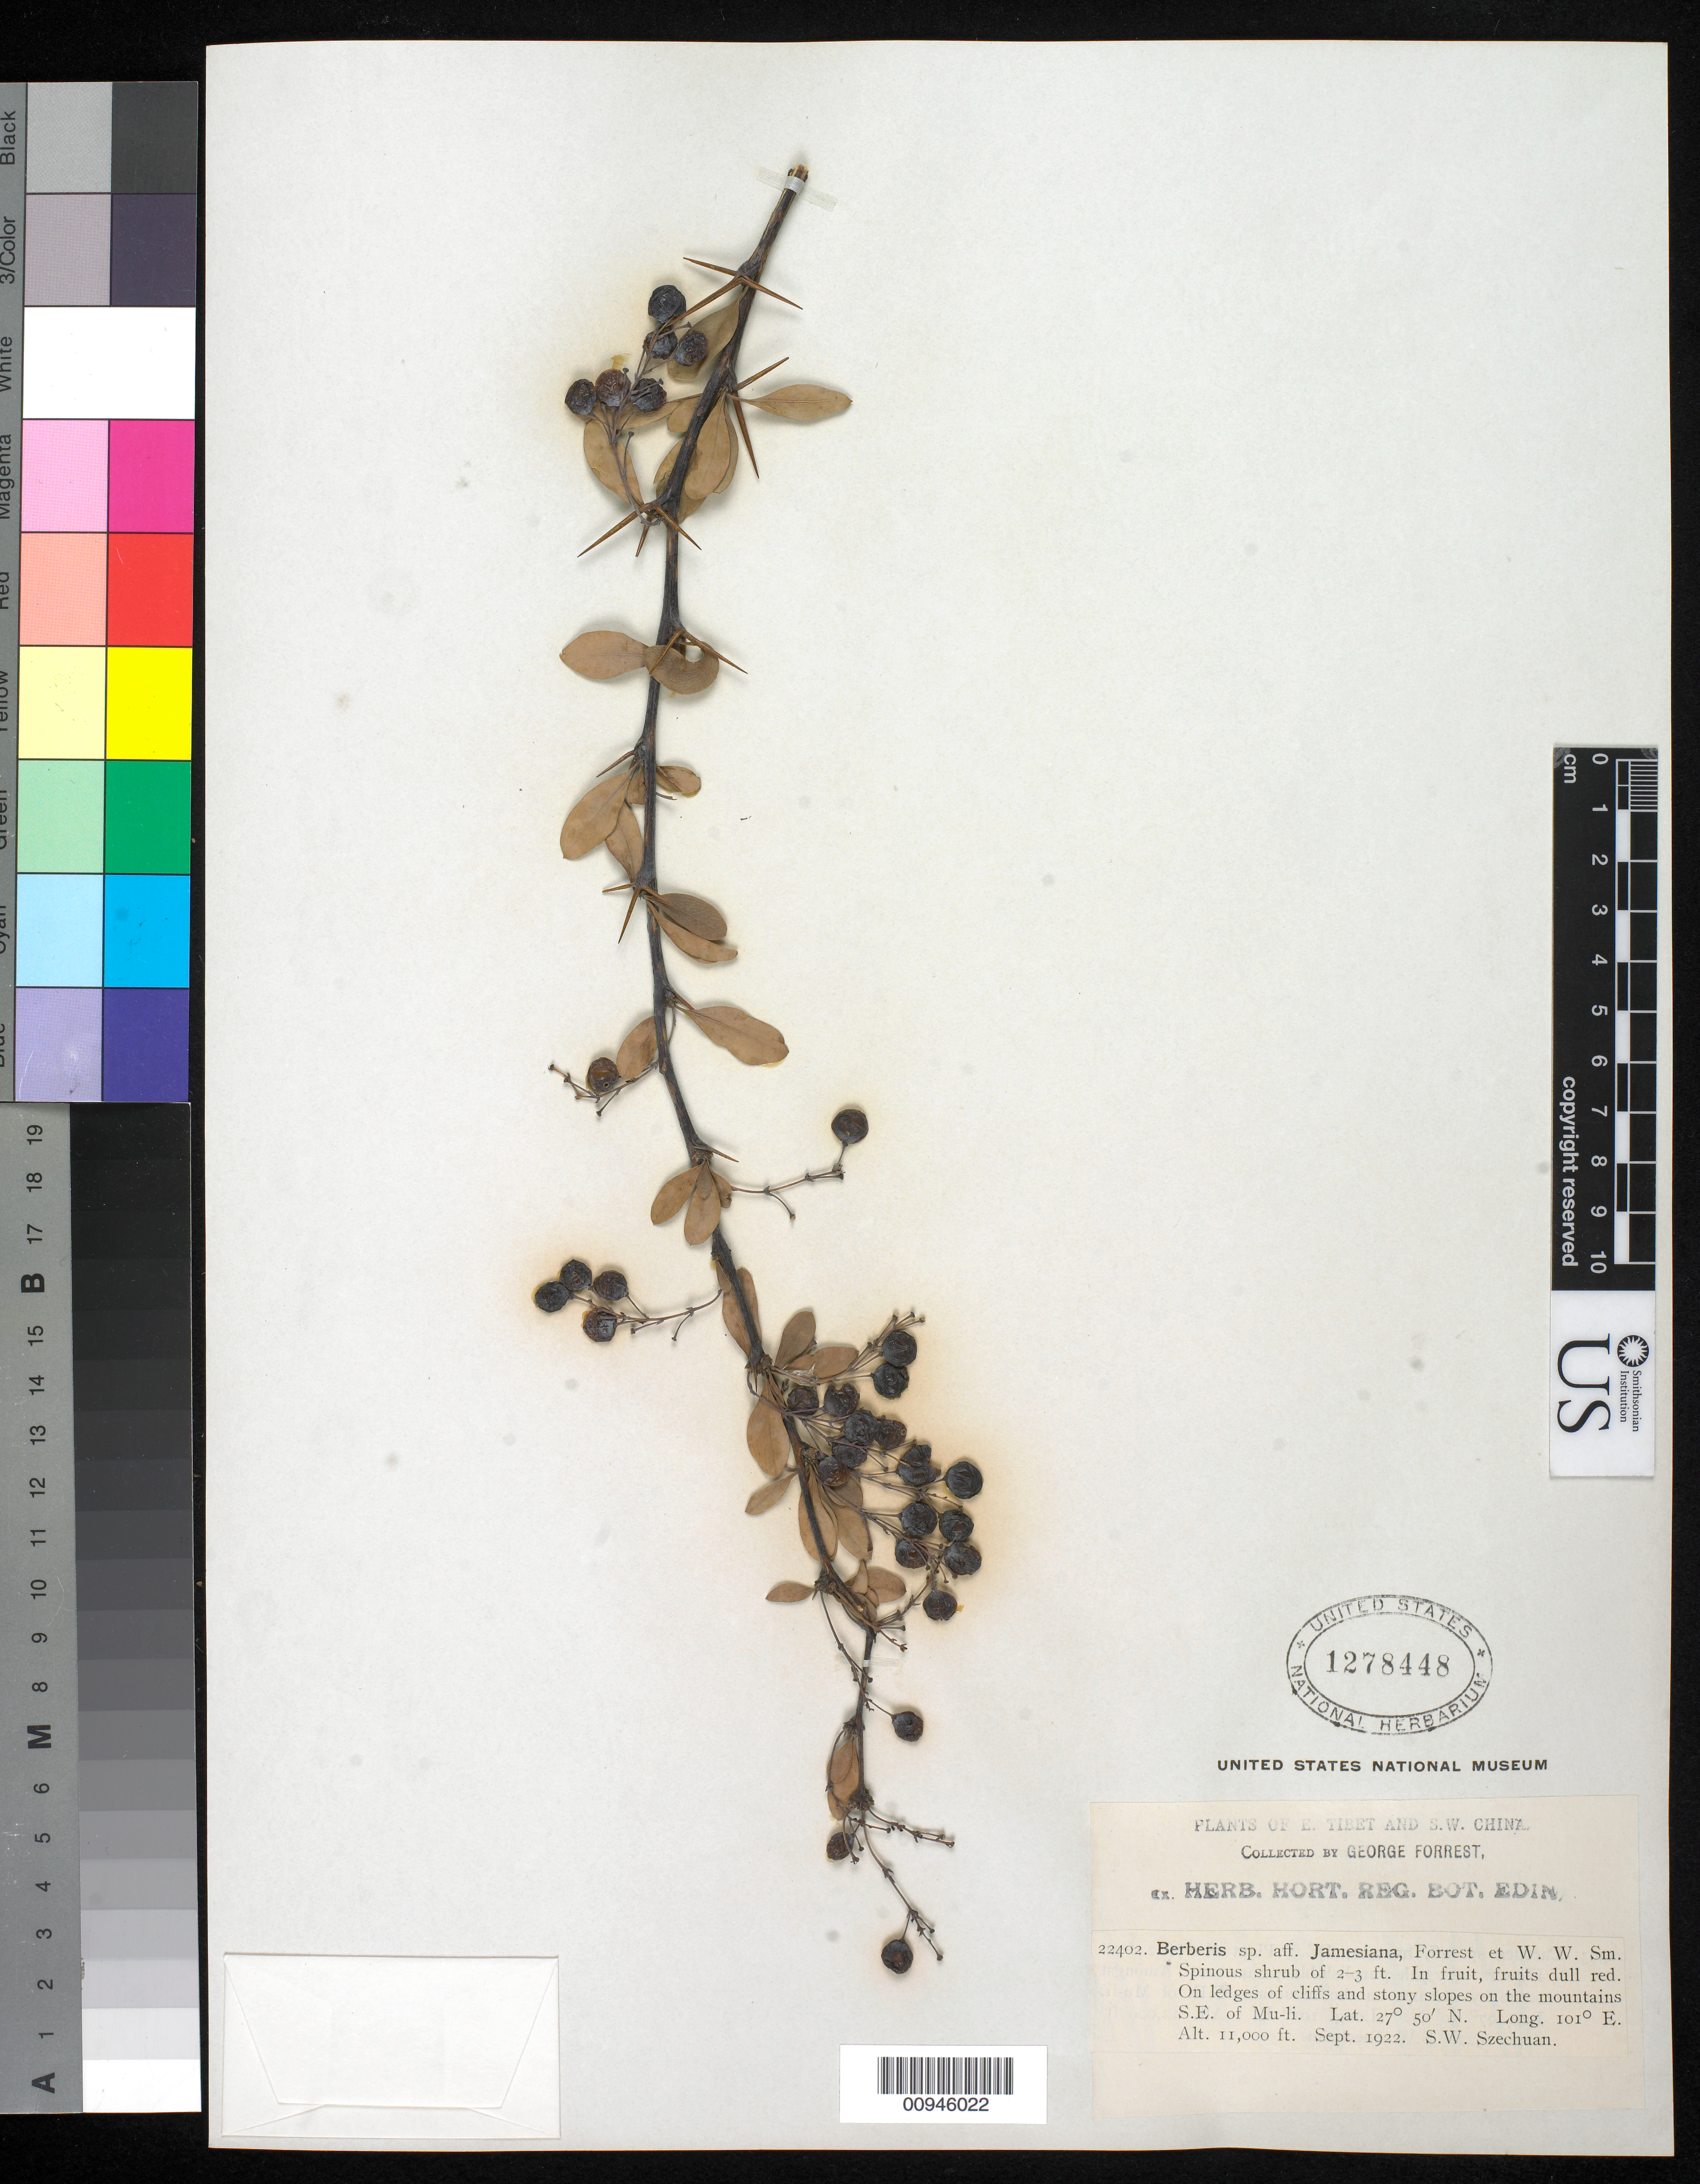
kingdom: Plantae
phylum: Tracheophyta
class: Magnoliopsida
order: Ranunculales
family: Berberidaceae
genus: Berberis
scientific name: Berberis jamesiana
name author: Forrest & W.W. Sm.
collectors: G. Forrest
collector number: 22402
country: China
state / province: Sichuan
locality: SE of Mu-Li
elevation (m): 3353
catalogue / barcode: US 1278448